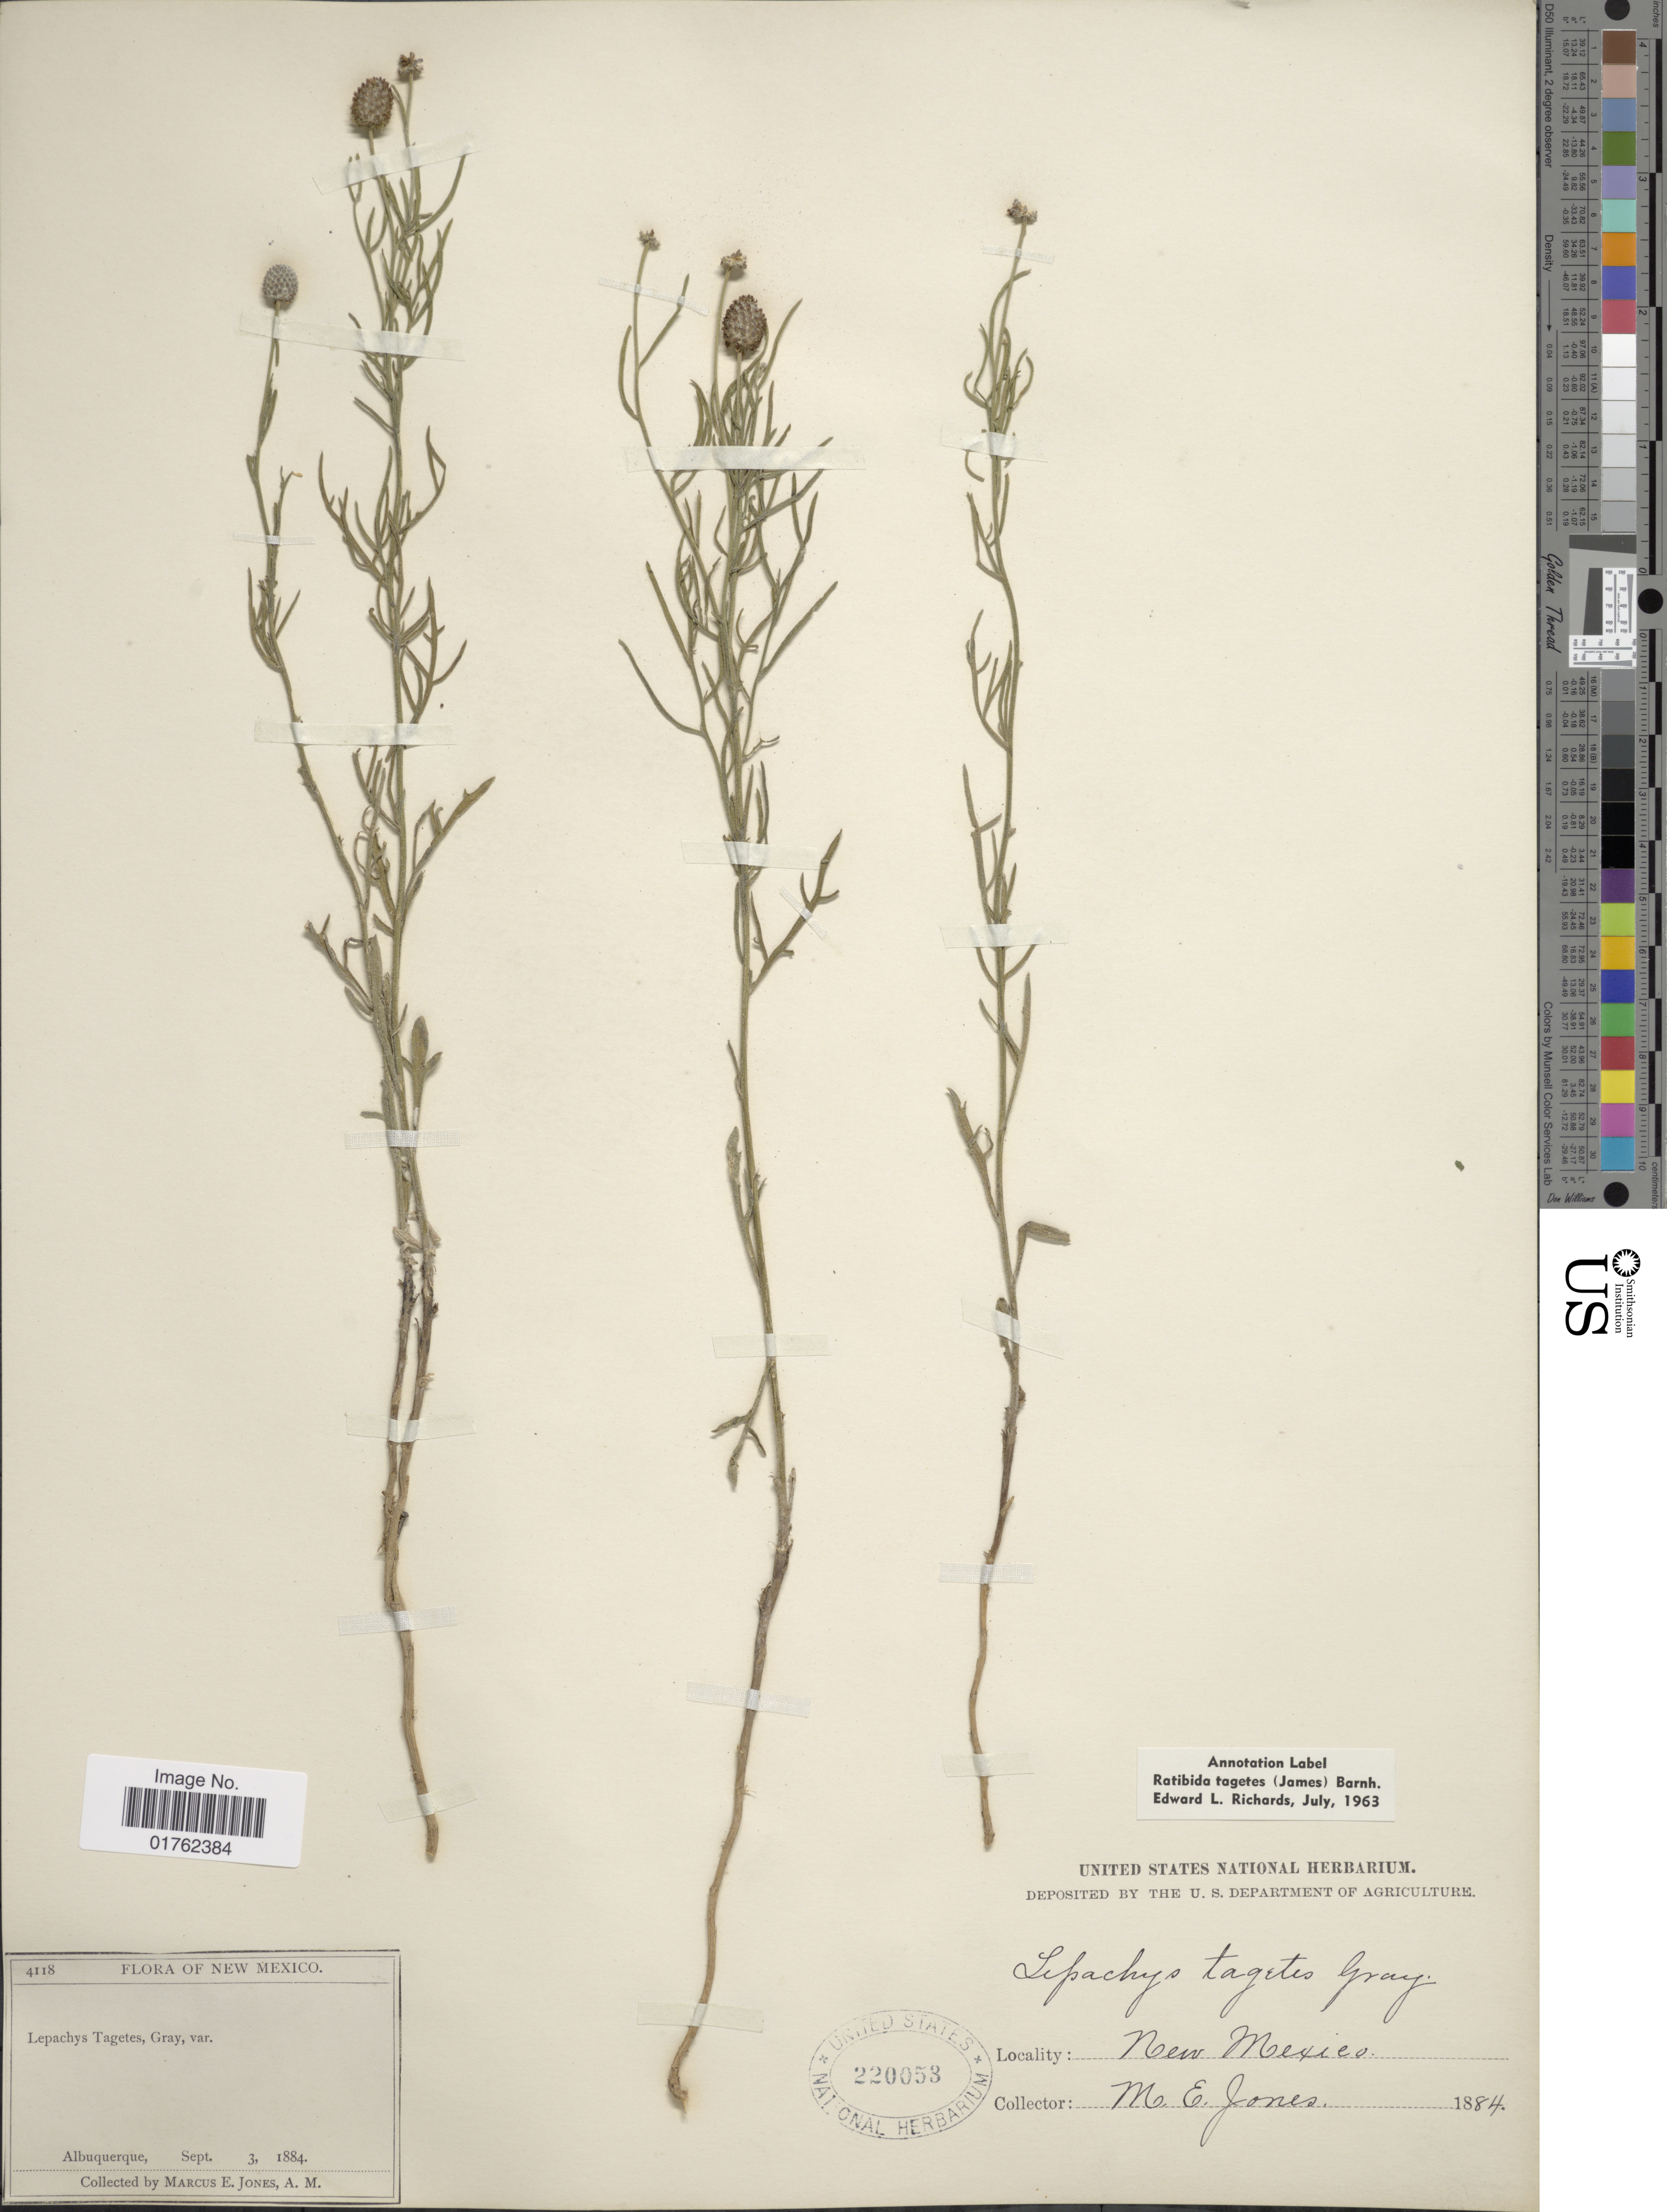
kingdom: Plantae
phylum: Tracheophyta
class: Magnoliopsida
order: Asterales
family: Asteraceae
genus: Ratibida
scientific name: Ratibida tagetes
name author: (James) Barnhart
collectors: M. E. Jones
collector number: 4118*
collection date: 1884-09-03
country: United States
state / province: New Mexico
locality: Albuquerque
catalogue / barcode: US 220053